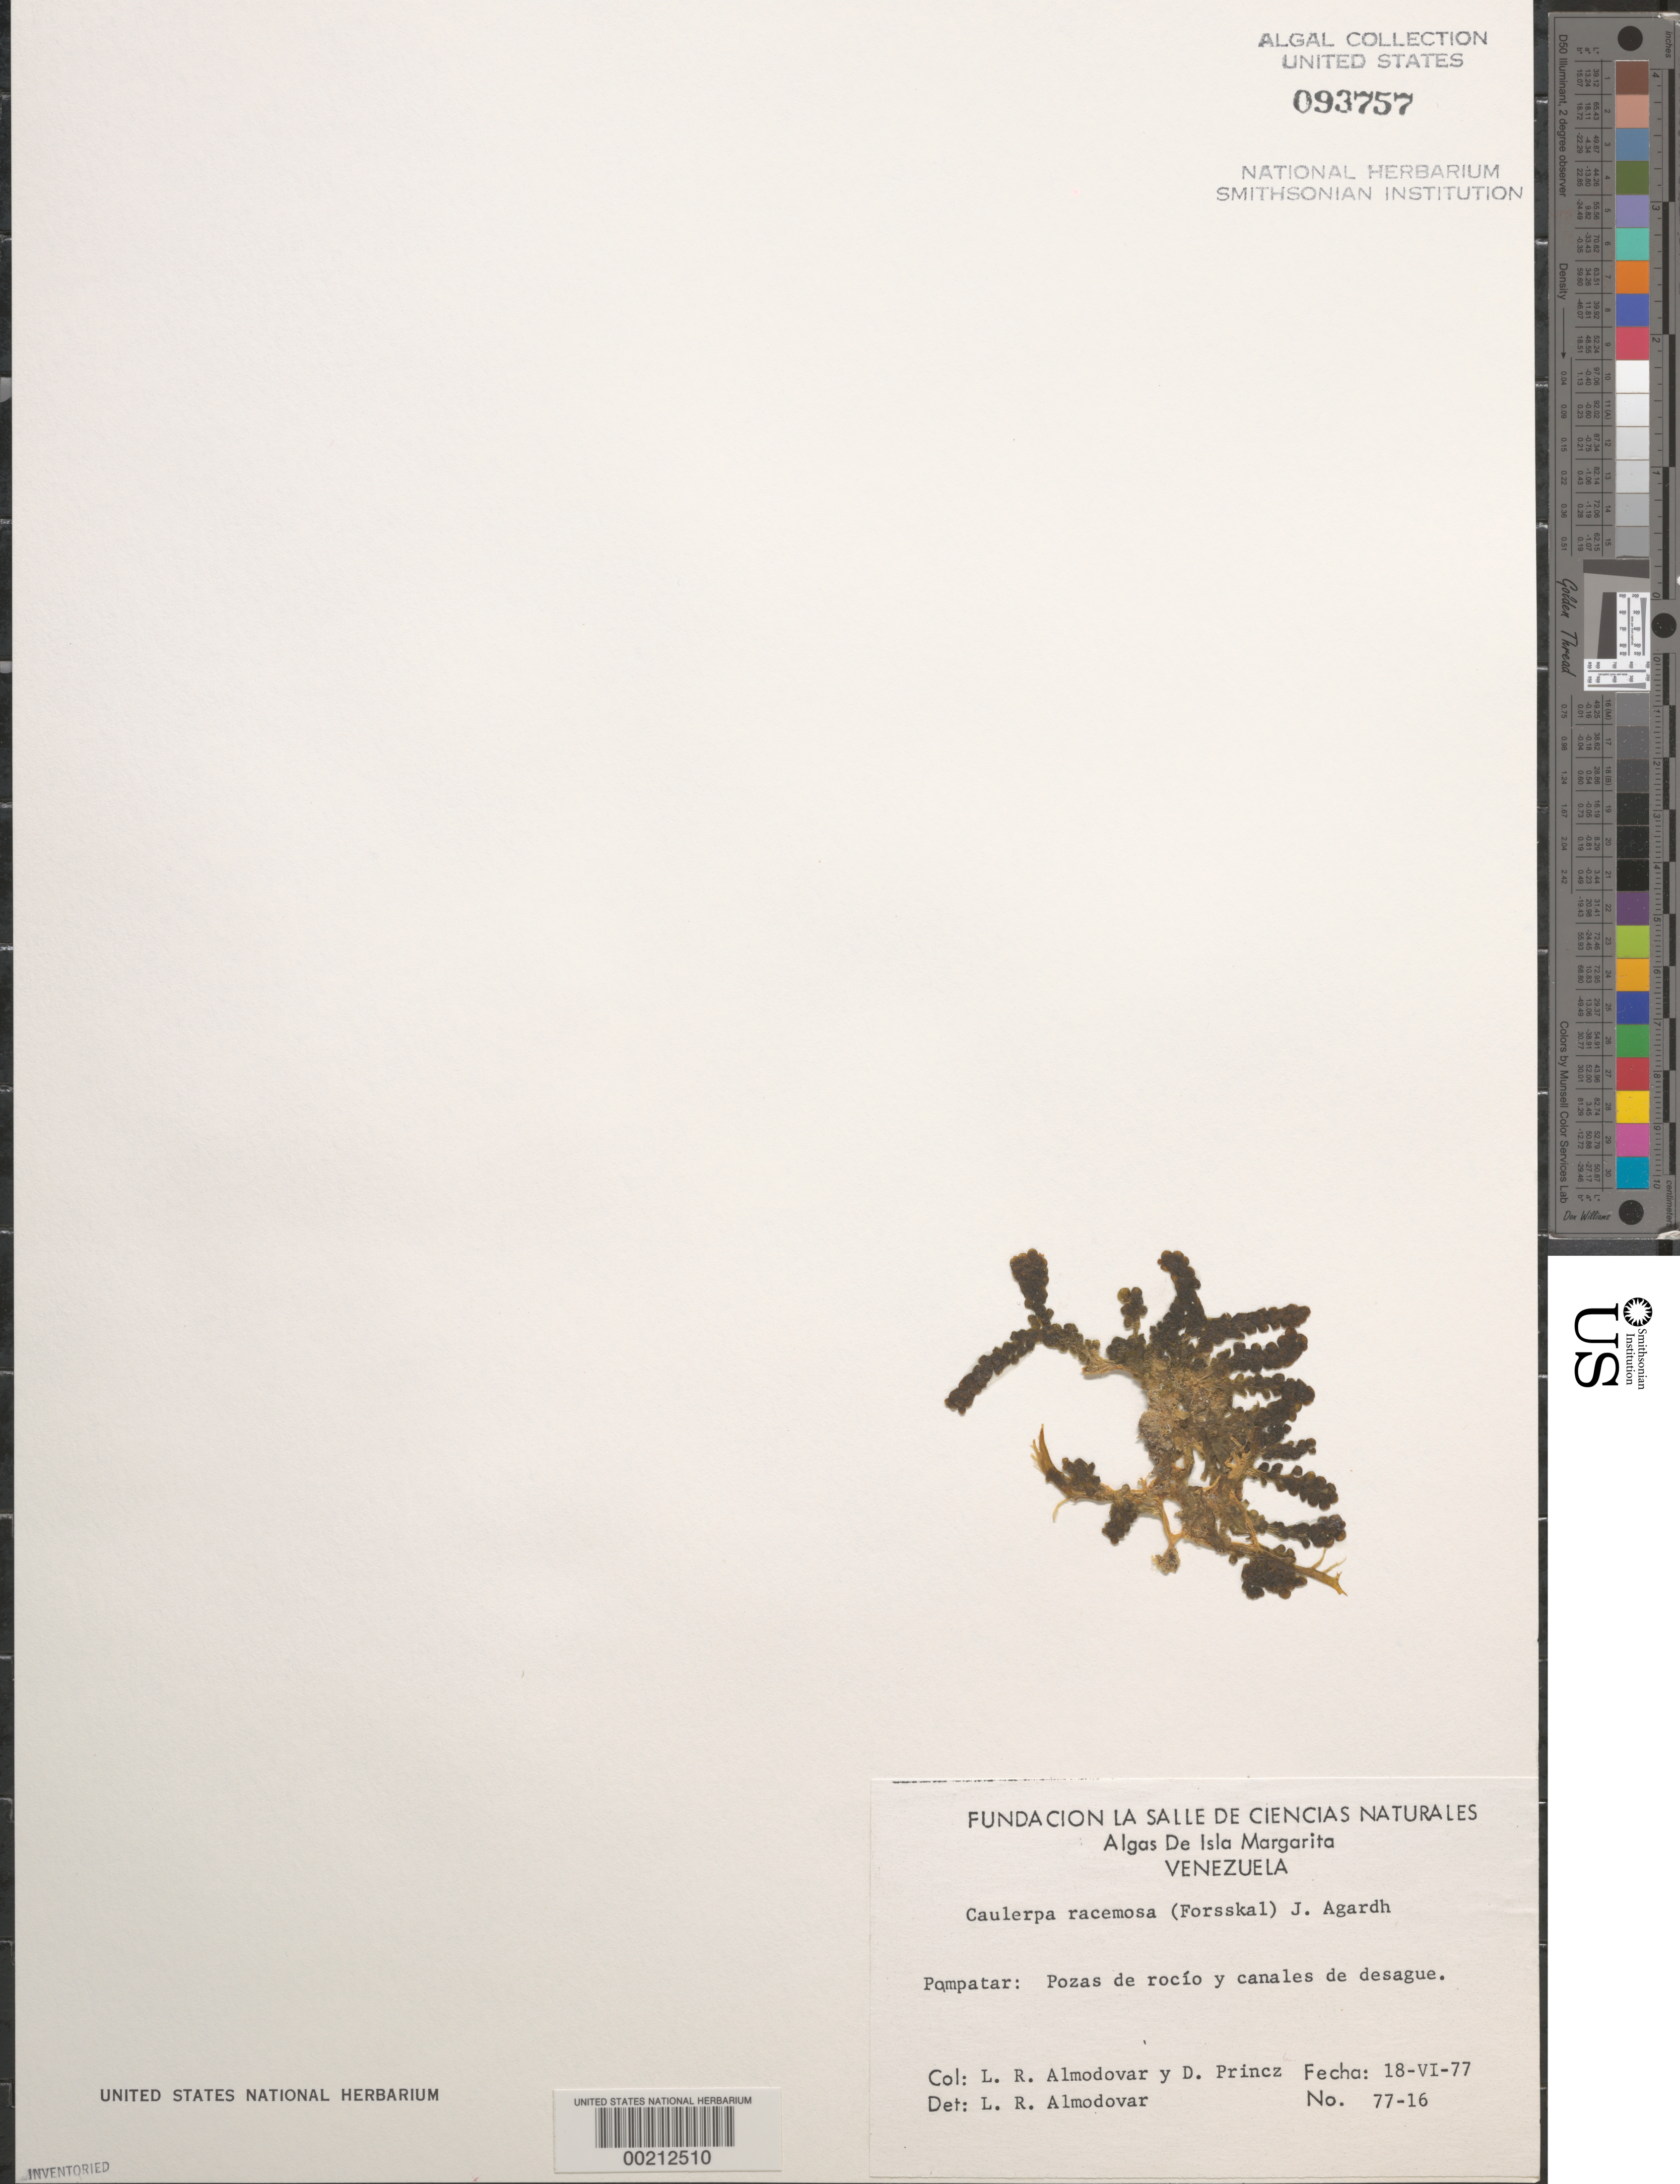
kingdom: Plantae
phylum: Chlorophyta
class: Ulvophyceae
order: Bryopsidales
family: Caulerpaceae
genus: Caulerpa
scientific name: Caulerpa racemosa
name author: (Forssk.) J. Agardh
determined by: Almodovar, L. R.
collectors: L. Almodovar & D. Princz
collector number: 77-16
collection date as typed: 18 Jun 1977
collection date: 1977-06-18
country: Venezuela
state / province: Nueva Esparta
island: Margarita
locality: Pampatar (Pompatar)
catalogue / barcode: US 93757